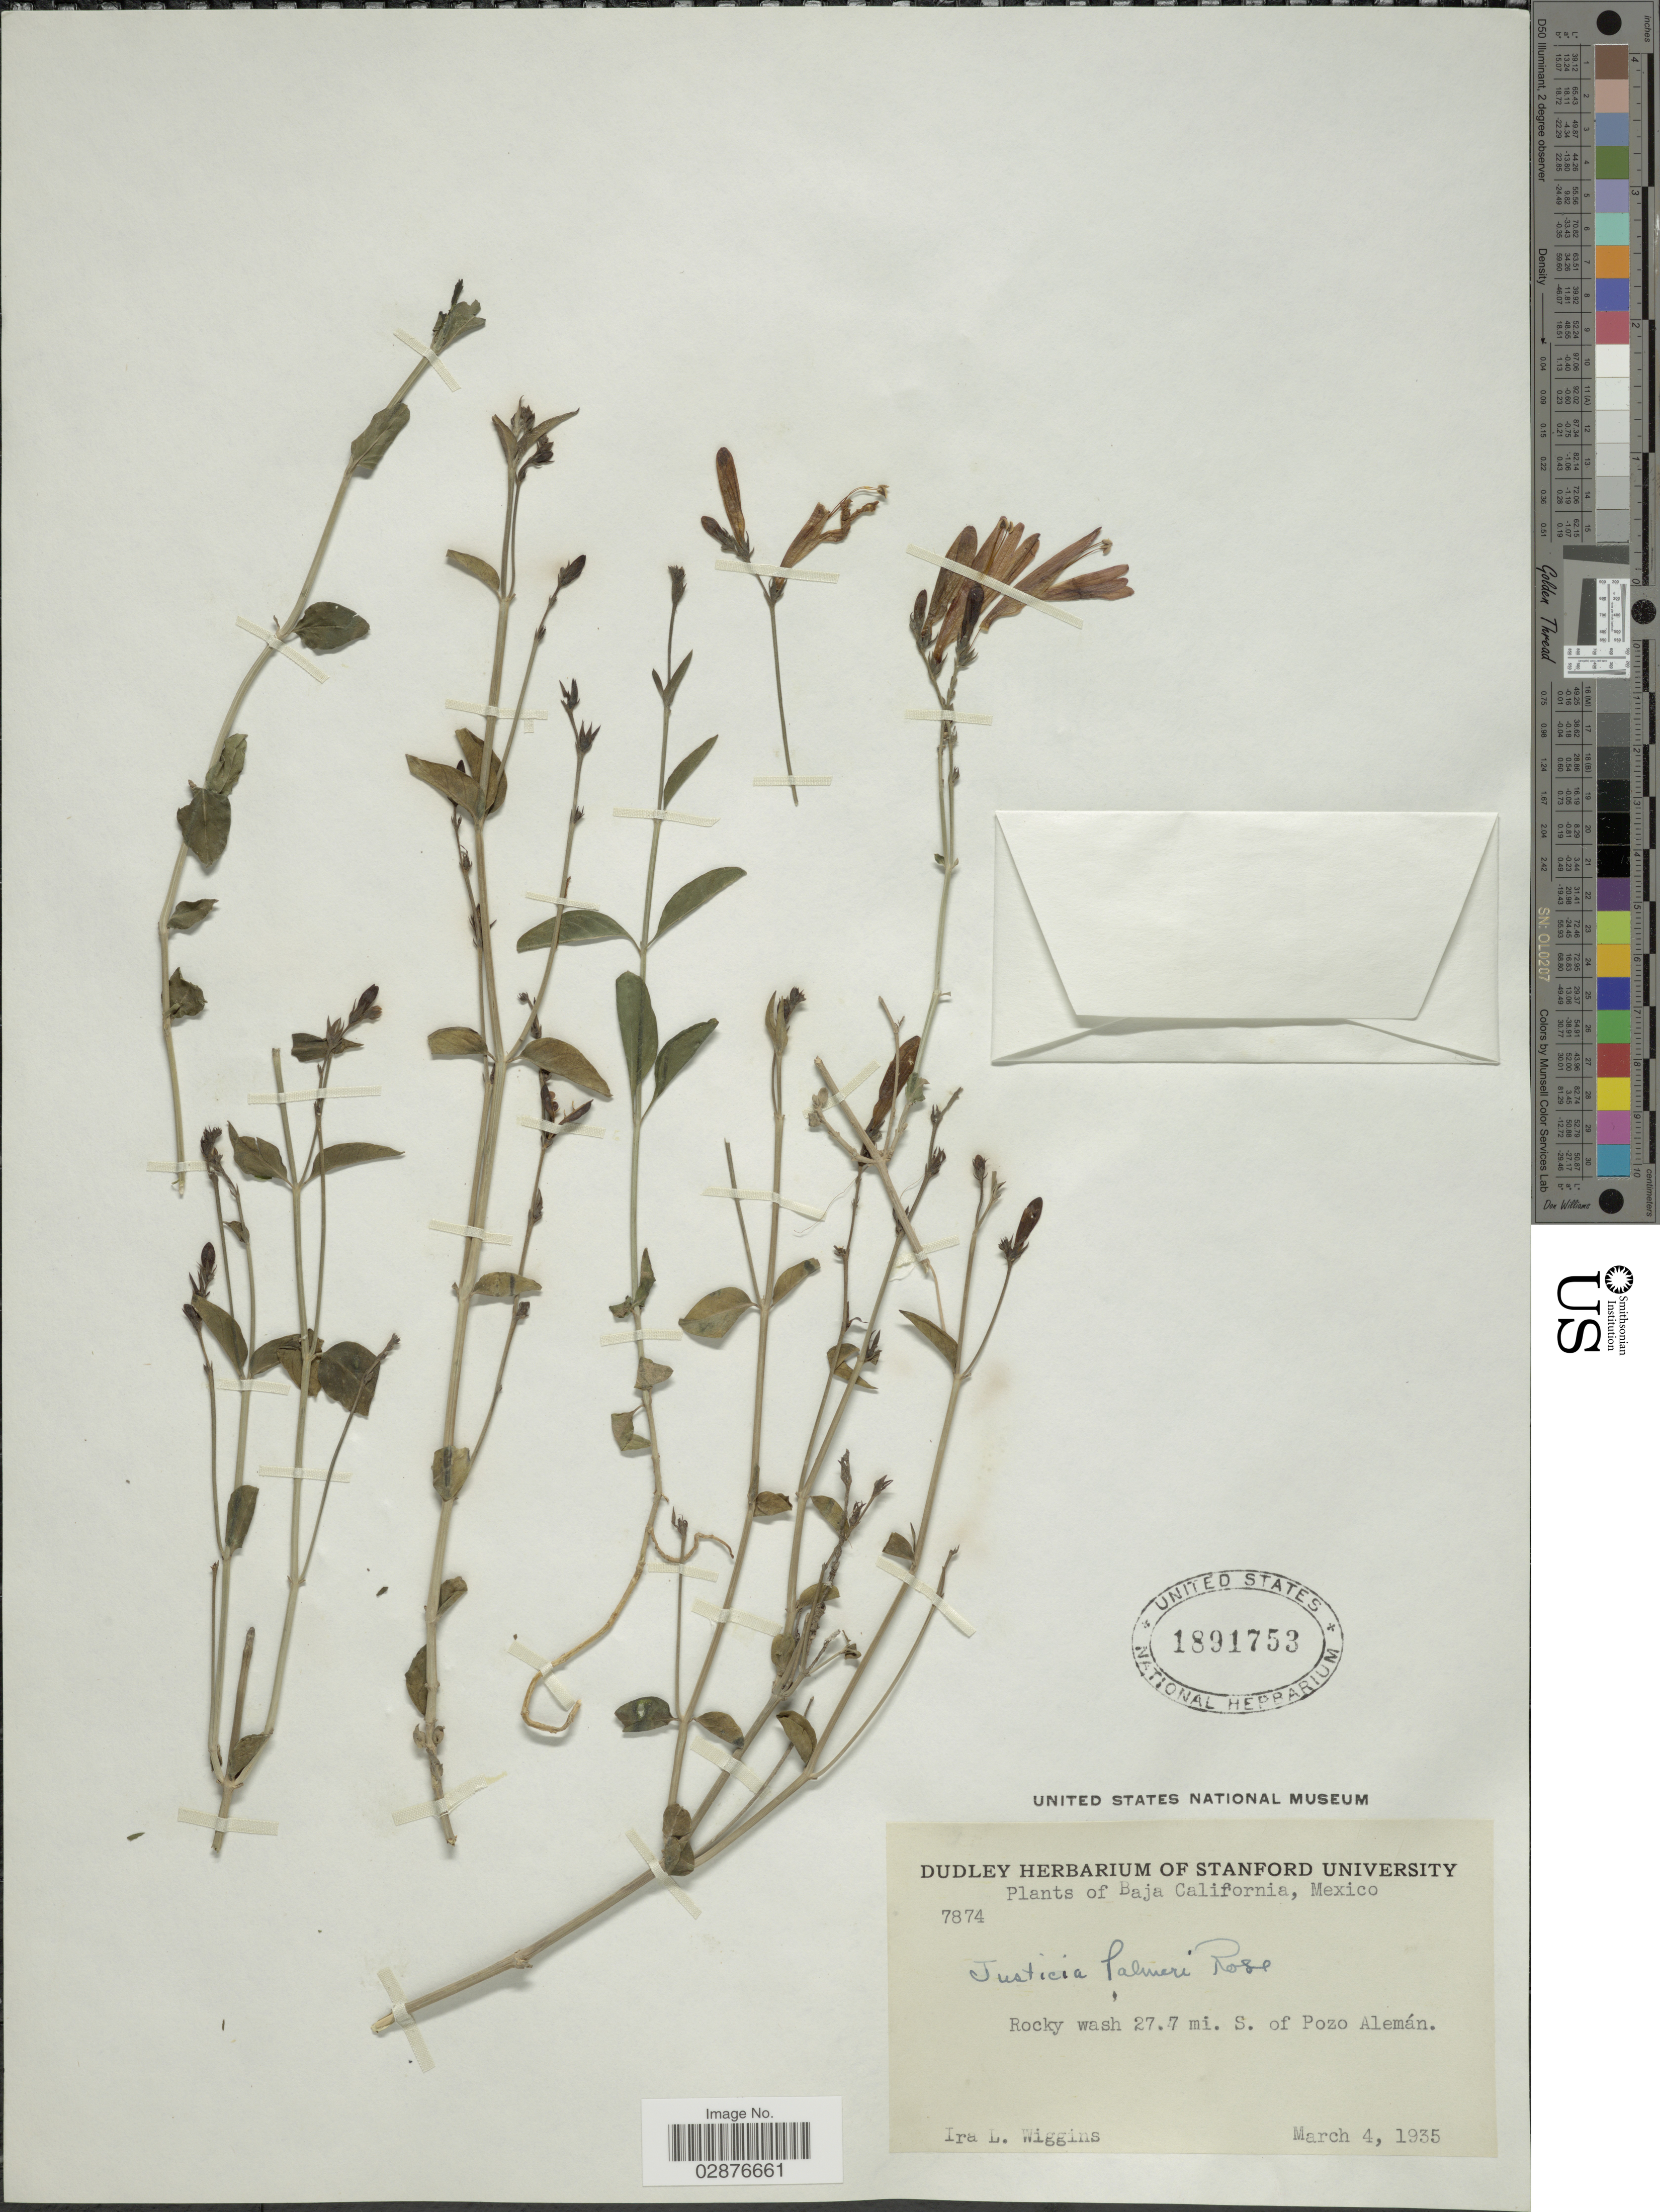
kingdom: Plantae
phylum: Tracheophyta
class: Magnoliopsida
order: Lamiales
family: Acanthaceae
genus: Justicia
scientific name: Justicia palmeri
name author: Rose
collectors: I. L. Wiggins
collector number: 7874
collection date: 1935-03-04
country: Mexico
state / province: Baja California Norte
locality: Baja California, Rocky wash 27.7 mi. S. of Pozo Alemán.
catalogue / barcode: US 1891753